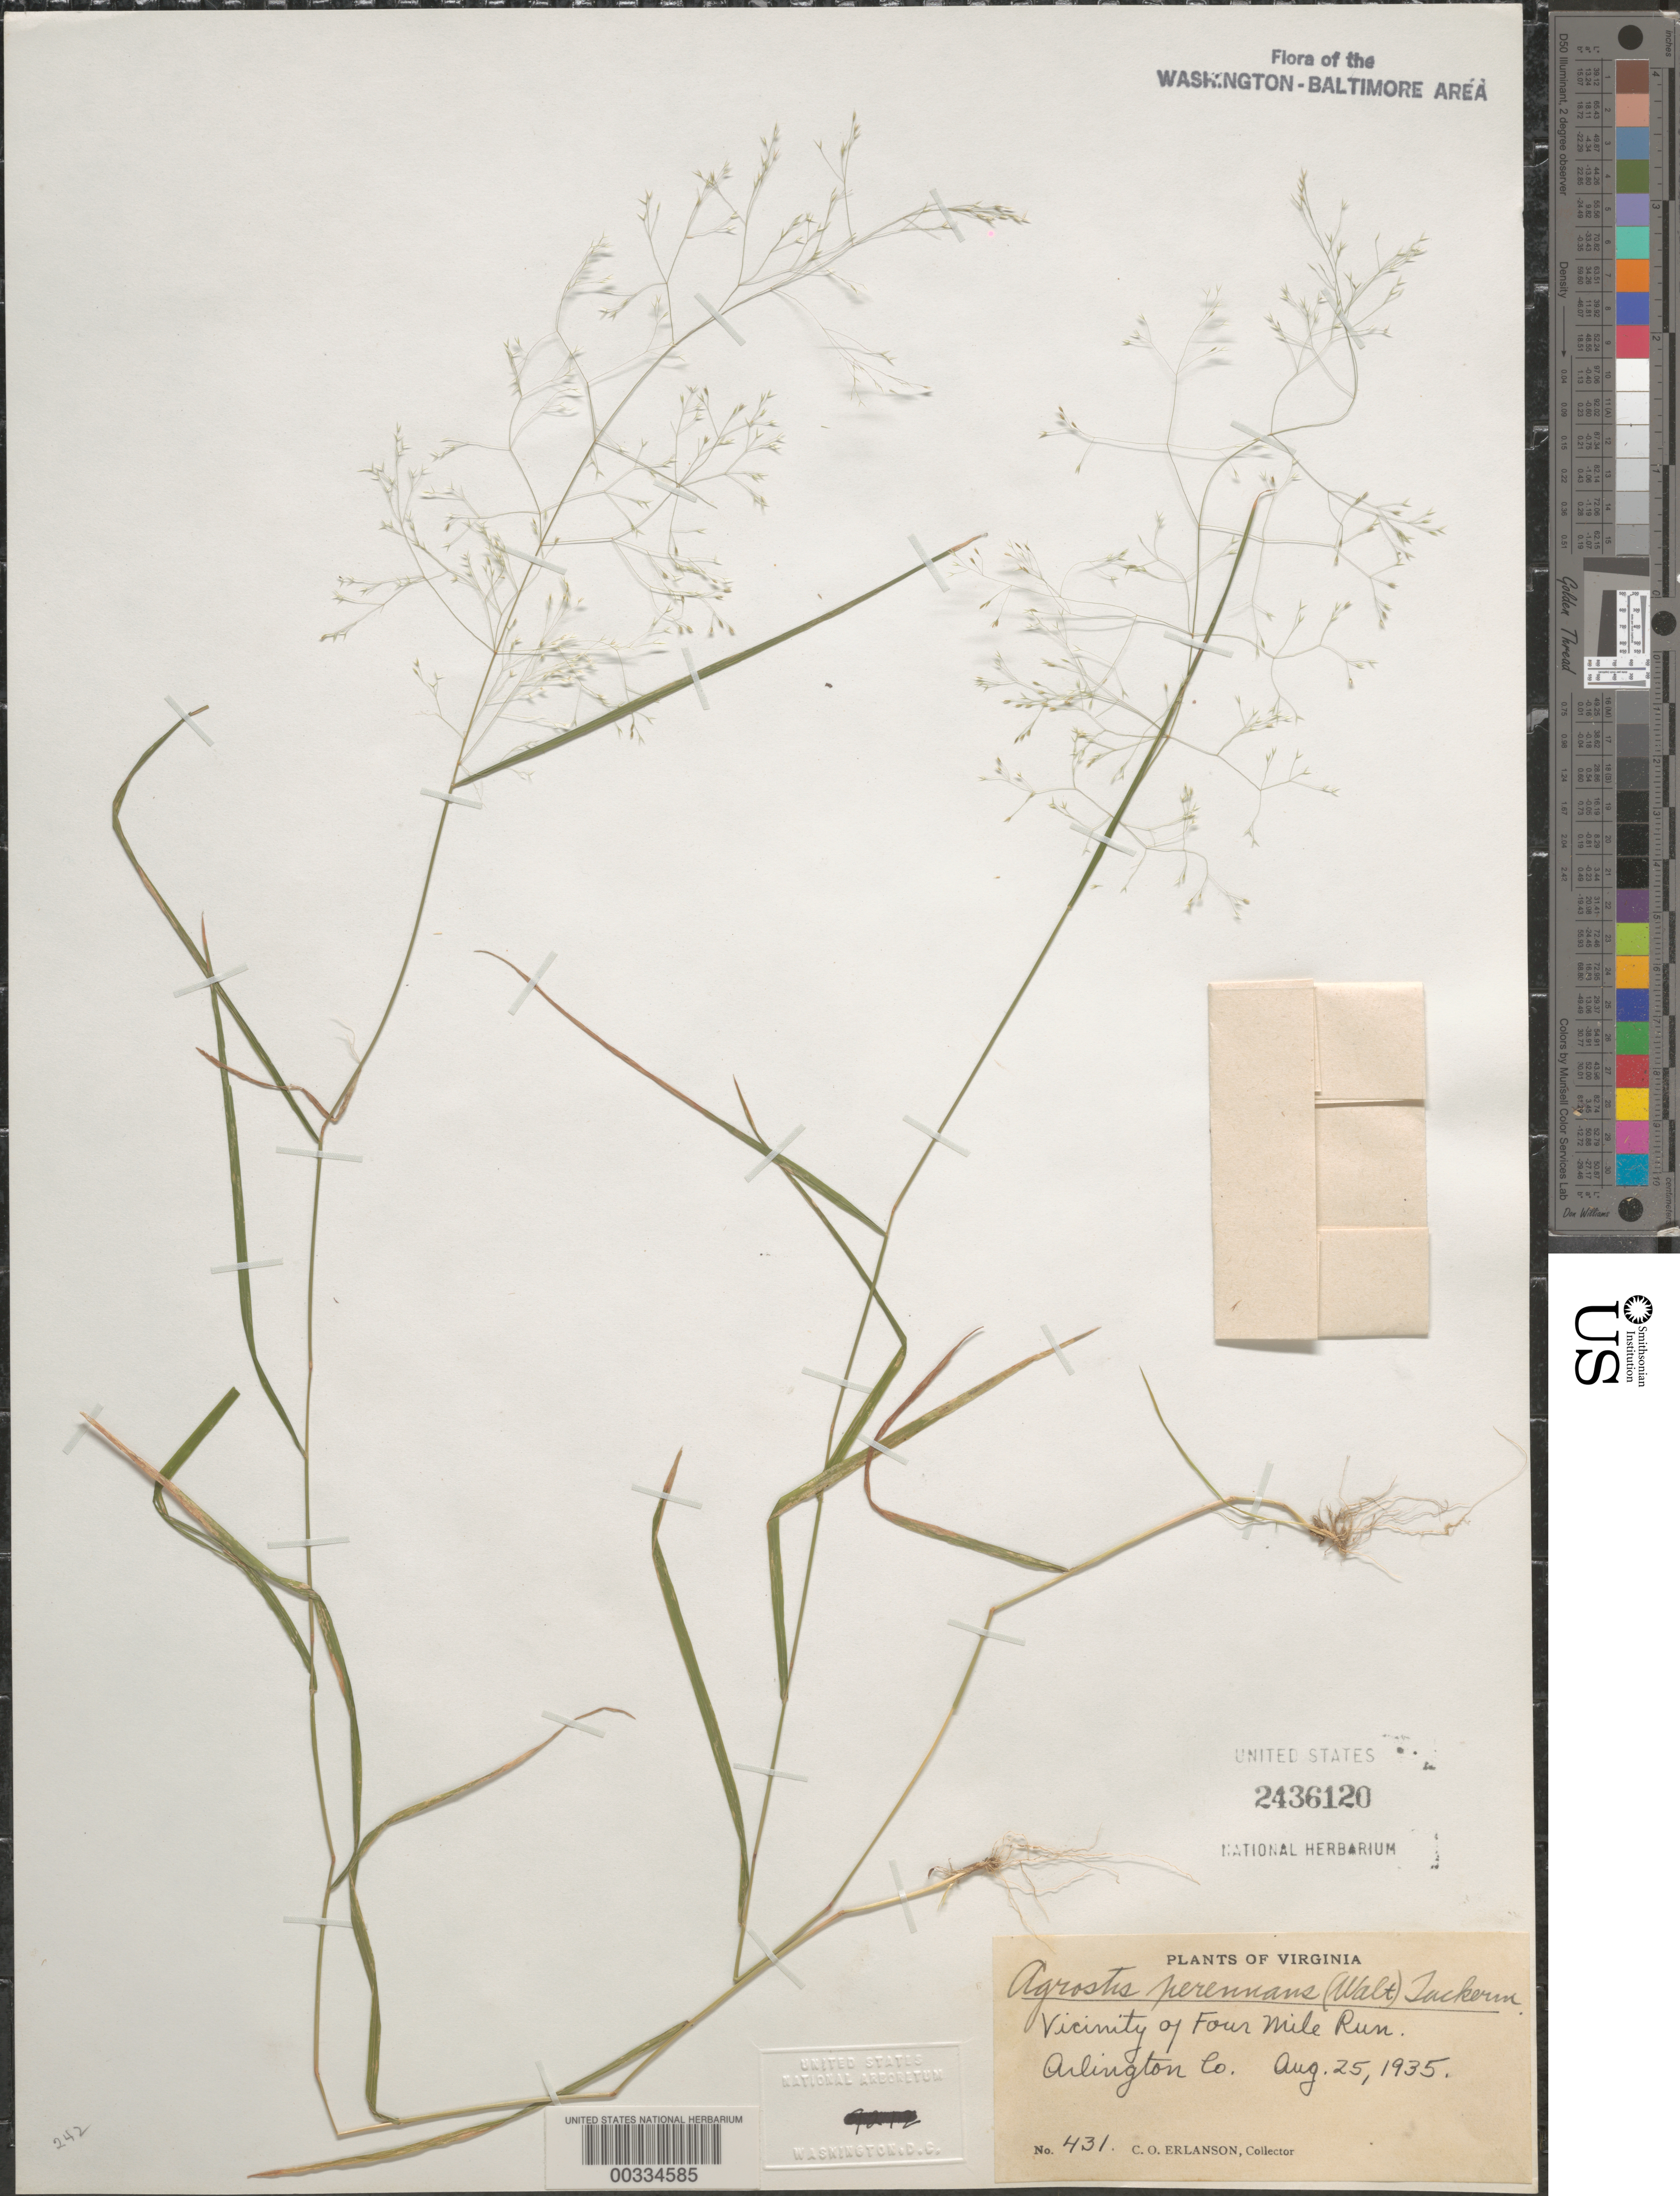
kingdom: Plantae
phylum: Tracheophyta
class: Liliopsida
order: Poales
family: Poaceae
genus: Agrostis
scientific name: Agrostis perennans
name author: (Walter) Tuck.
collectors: C. O. Erlanson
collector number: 431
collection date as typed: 25 Aug 1935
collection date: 1935-08-25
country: United States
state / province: Virginia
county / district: Arlington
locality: Vicinity of Four Mile Run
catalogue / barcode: US 2436120